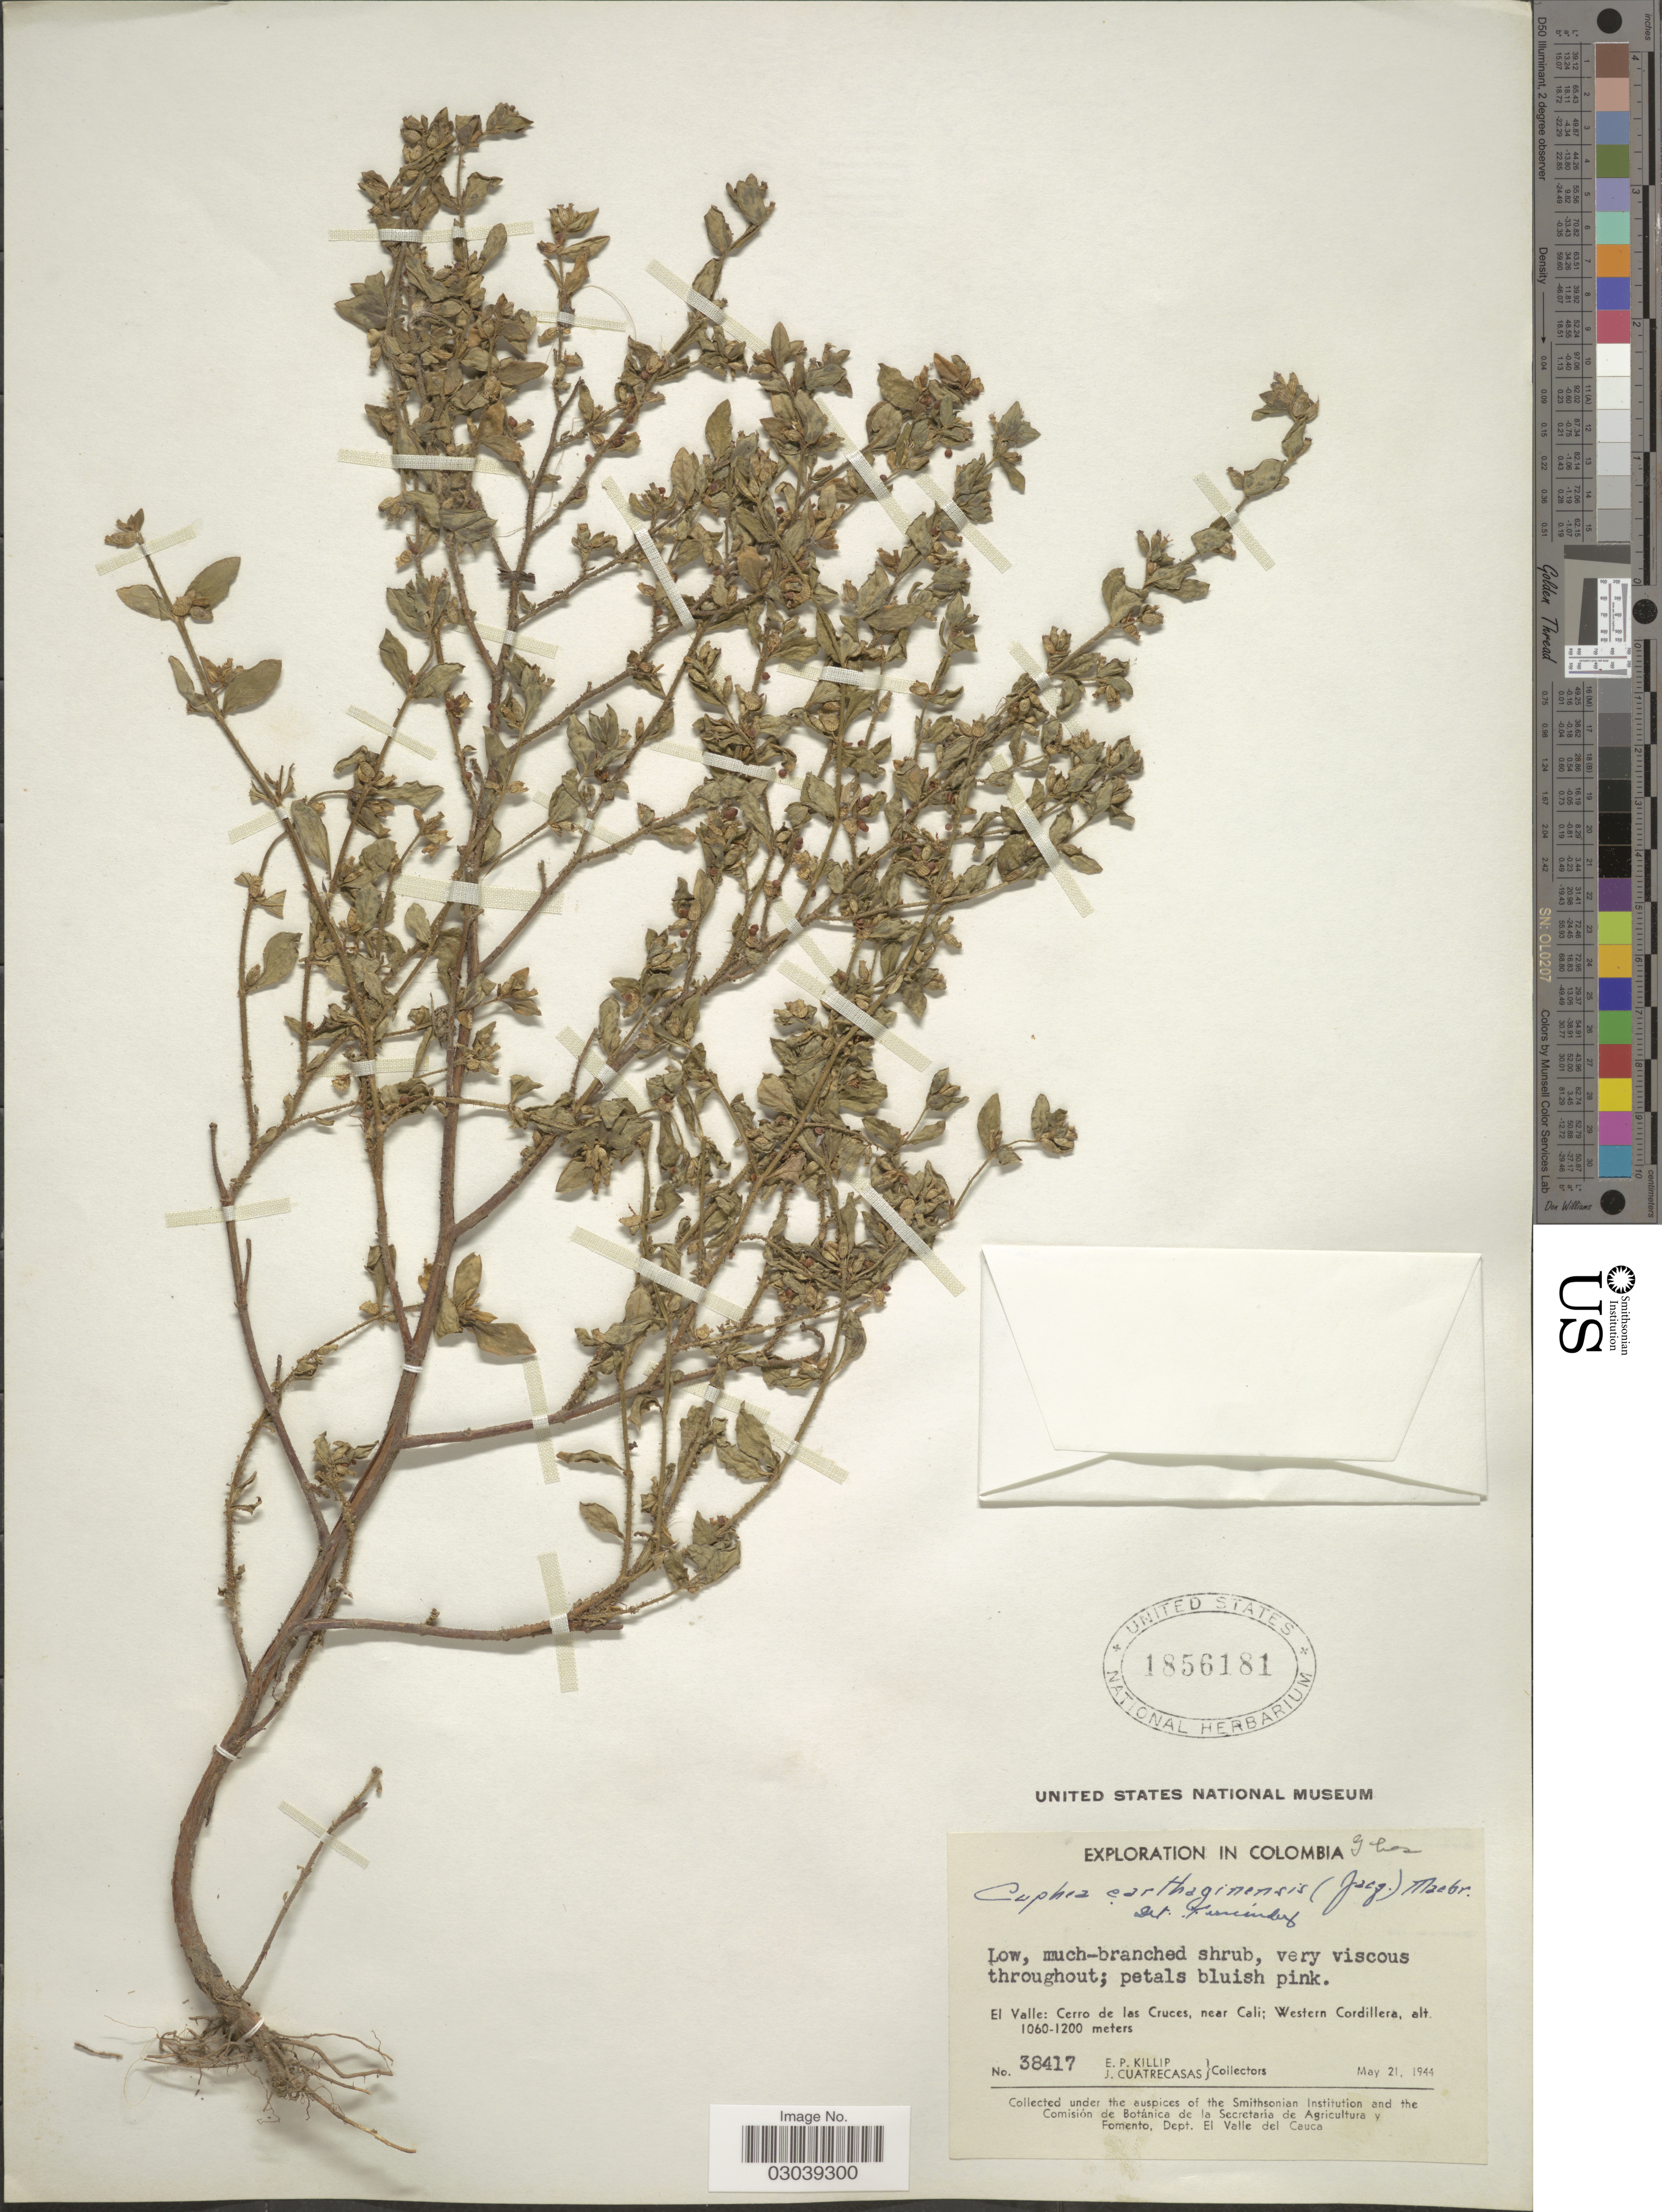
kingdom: Plantae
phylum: Tracheophyta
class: Magnoliopsida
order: Myrtales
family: Lythraceae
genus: Cuphea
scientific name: Cuphea carthagenensis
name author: (Jacq.) J.F. Macbr.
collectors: E. P. Killip & J. Cuatrecasas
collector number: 38417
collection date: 1944-05-21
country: Colombia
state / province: Valle del Cauca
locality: El Valle: Cerro de las Cruces, near Cali; Western Cordillera.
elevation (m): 1060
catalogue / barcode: US 1856181